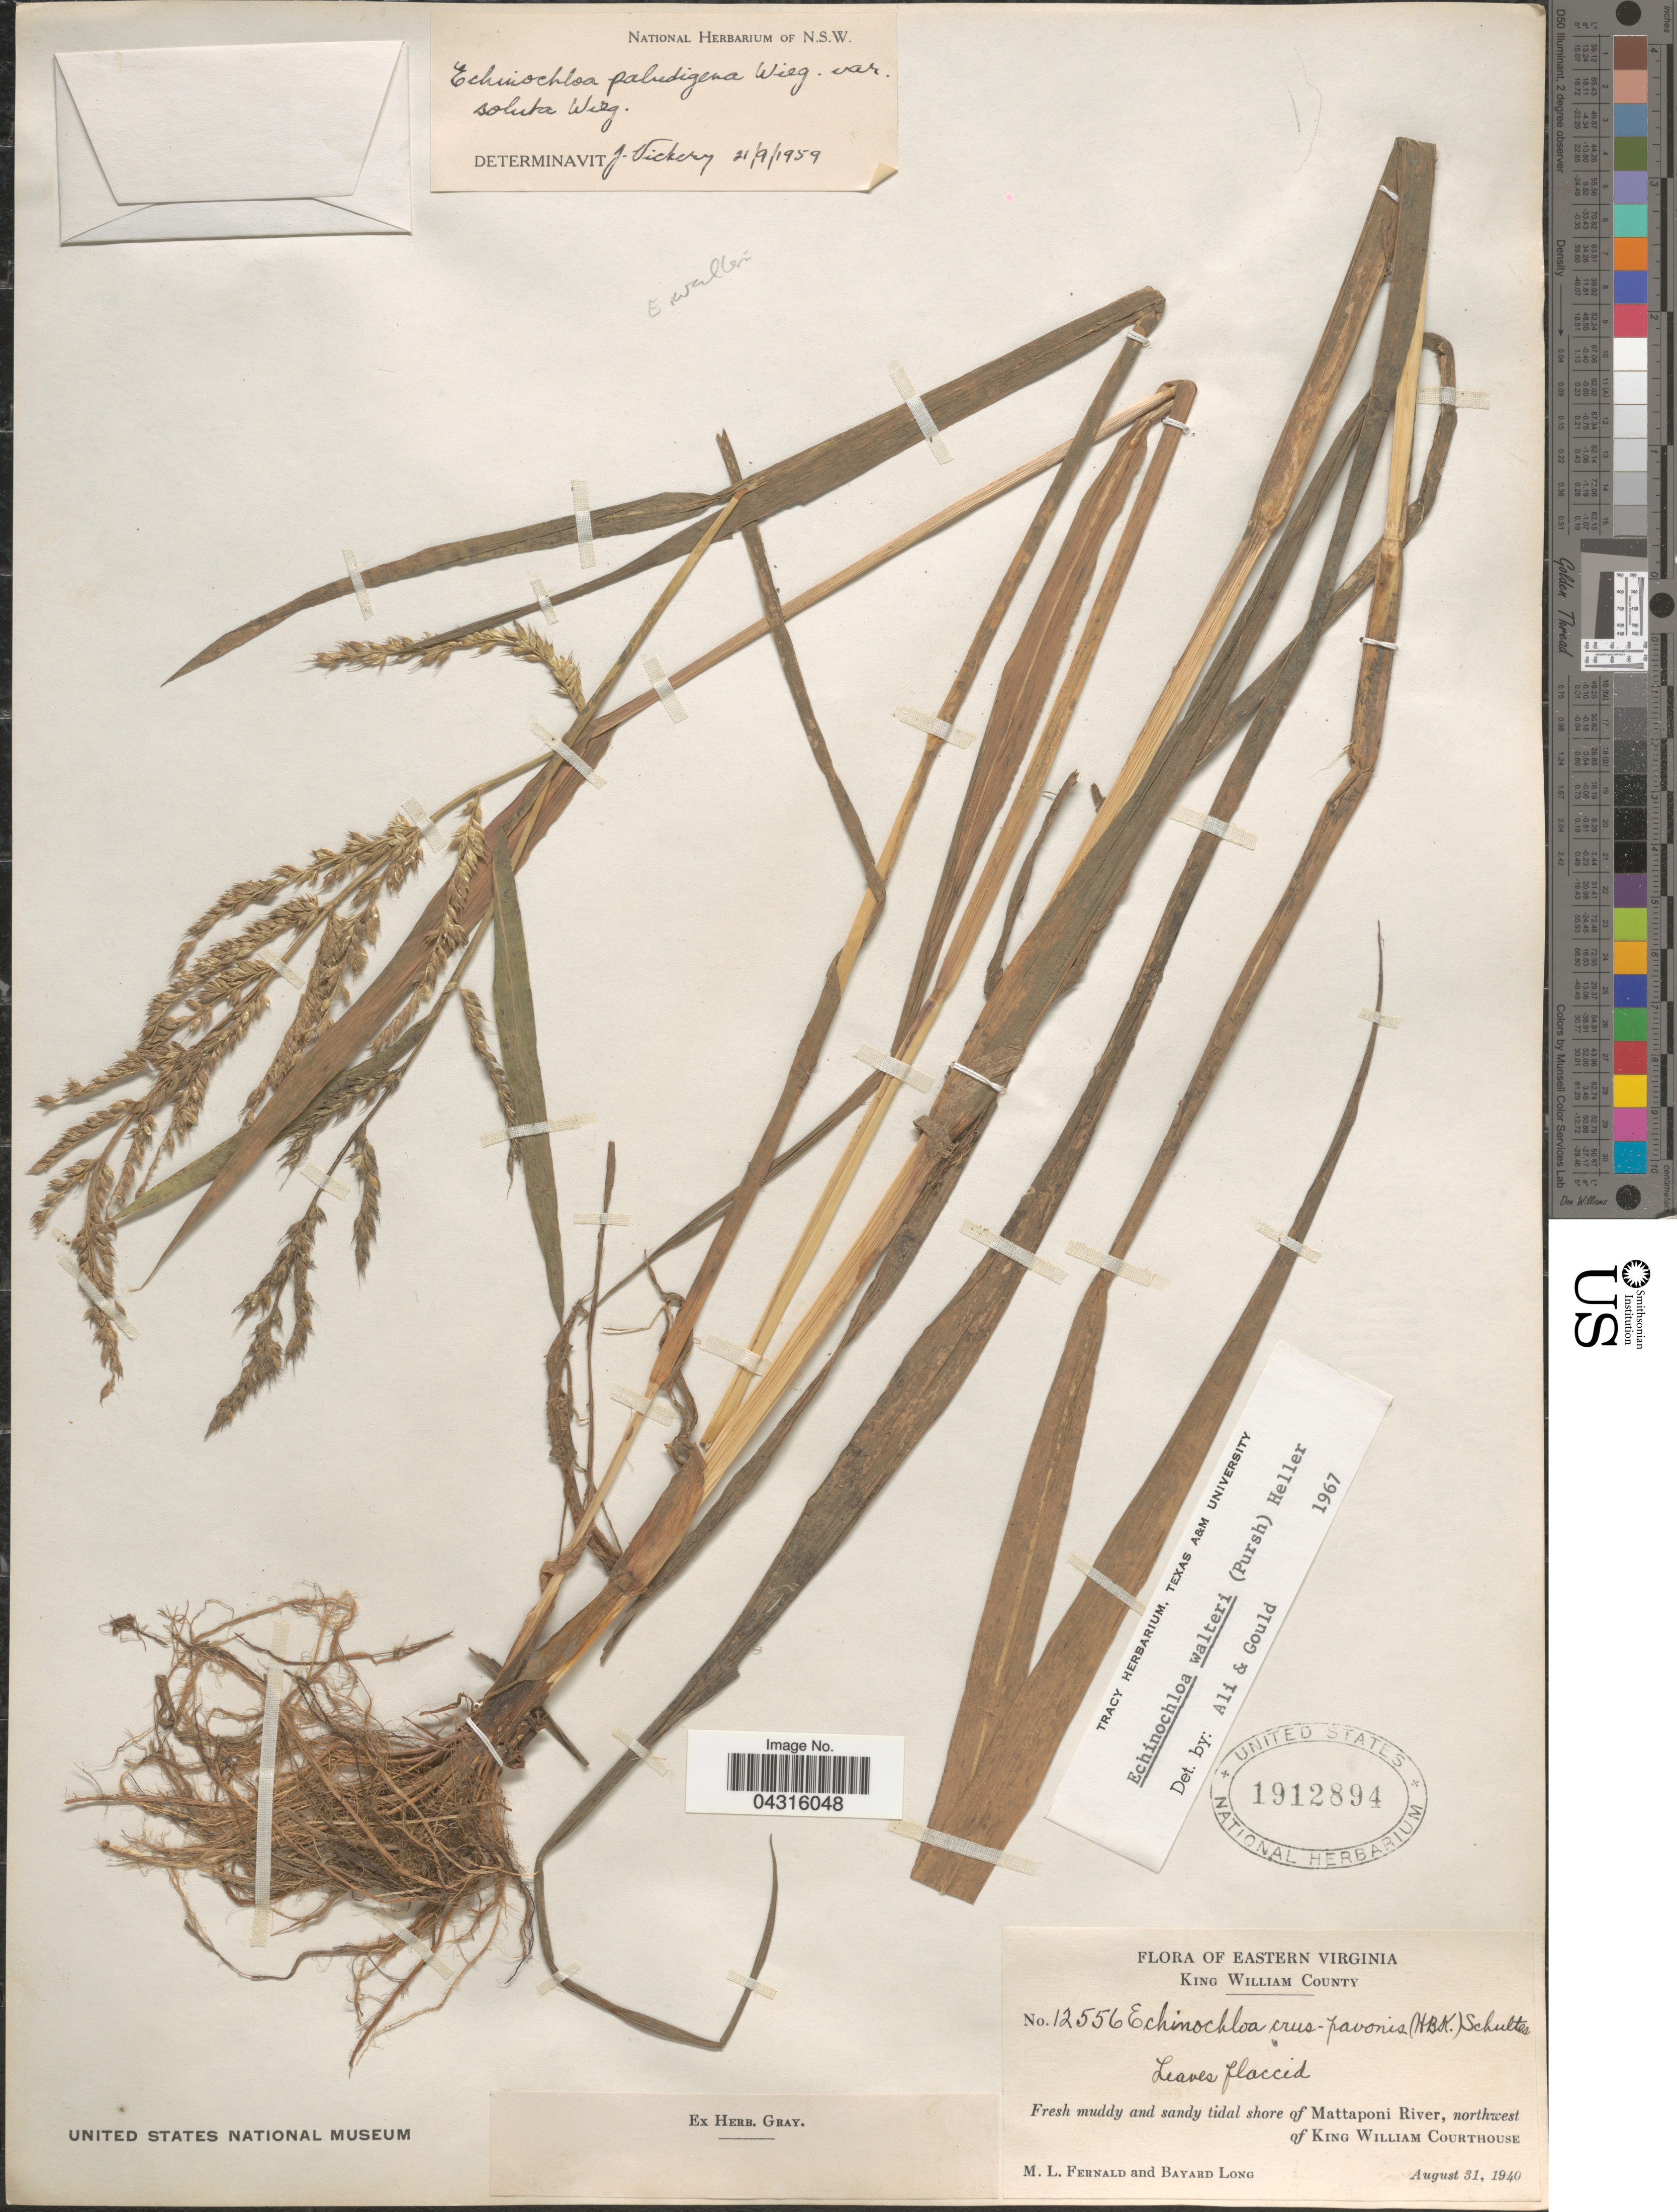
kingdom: Plantae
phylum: Tracheophyta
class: Liliopsida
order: Poales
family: Poaceae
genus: Echinochloa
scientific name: Echinochloa walteri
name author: (Pursh) A. Heller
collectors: M. L. Fernald & B. Long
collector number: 12556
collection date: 1940-08-31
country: United States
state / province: Virginia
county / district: King William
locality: Eastern Virginia. King William County. Fresh muddy and sandy tidal shore of Mattaponi River, northwest of King William Courthouse.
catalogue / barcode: US 1912894